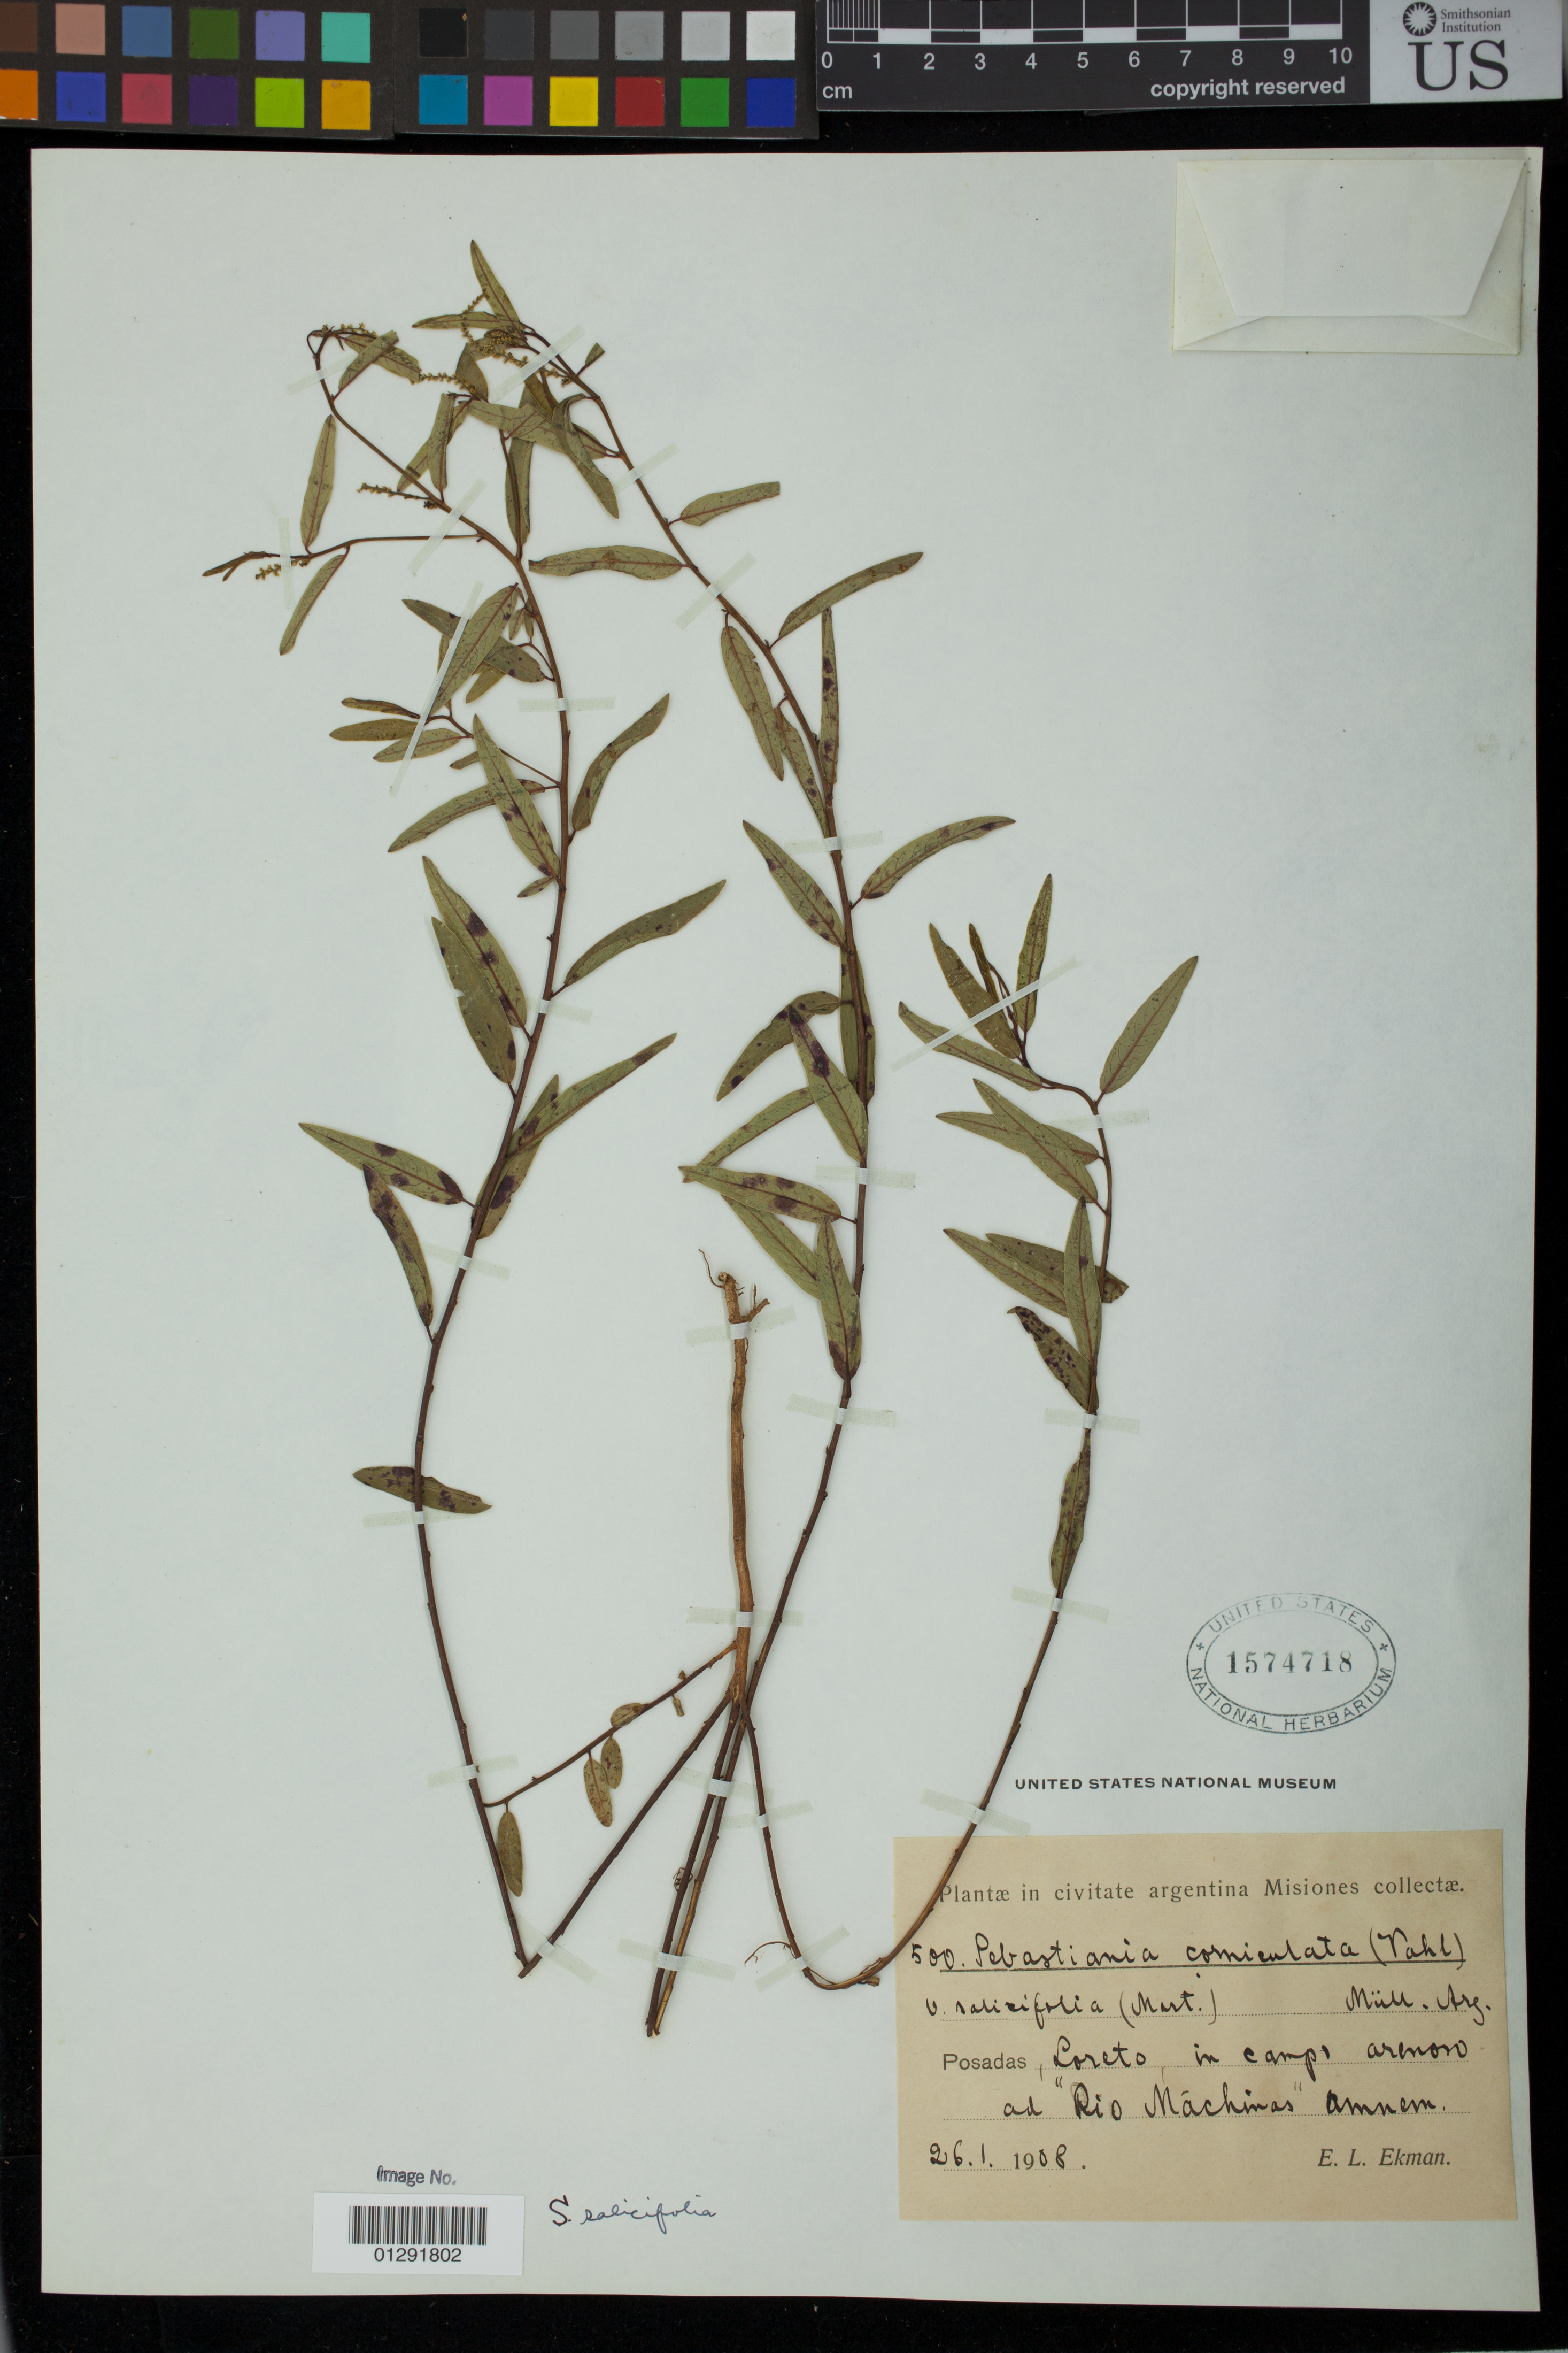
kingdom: Plantae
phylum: Tracheophyta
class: Magnoliopsida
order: Malpighiales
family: Euphorbiaceae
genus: Sebastiania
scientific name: Sebastiania salicifolia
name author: (Mart.) Pax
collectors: E. L. Ekman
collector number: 500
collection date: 1908-01-26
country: Argentina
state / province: Santiago del Estero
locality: Loreto in campo arenoro ad "Rio Machinas" amnem.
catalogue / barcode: US 1574718